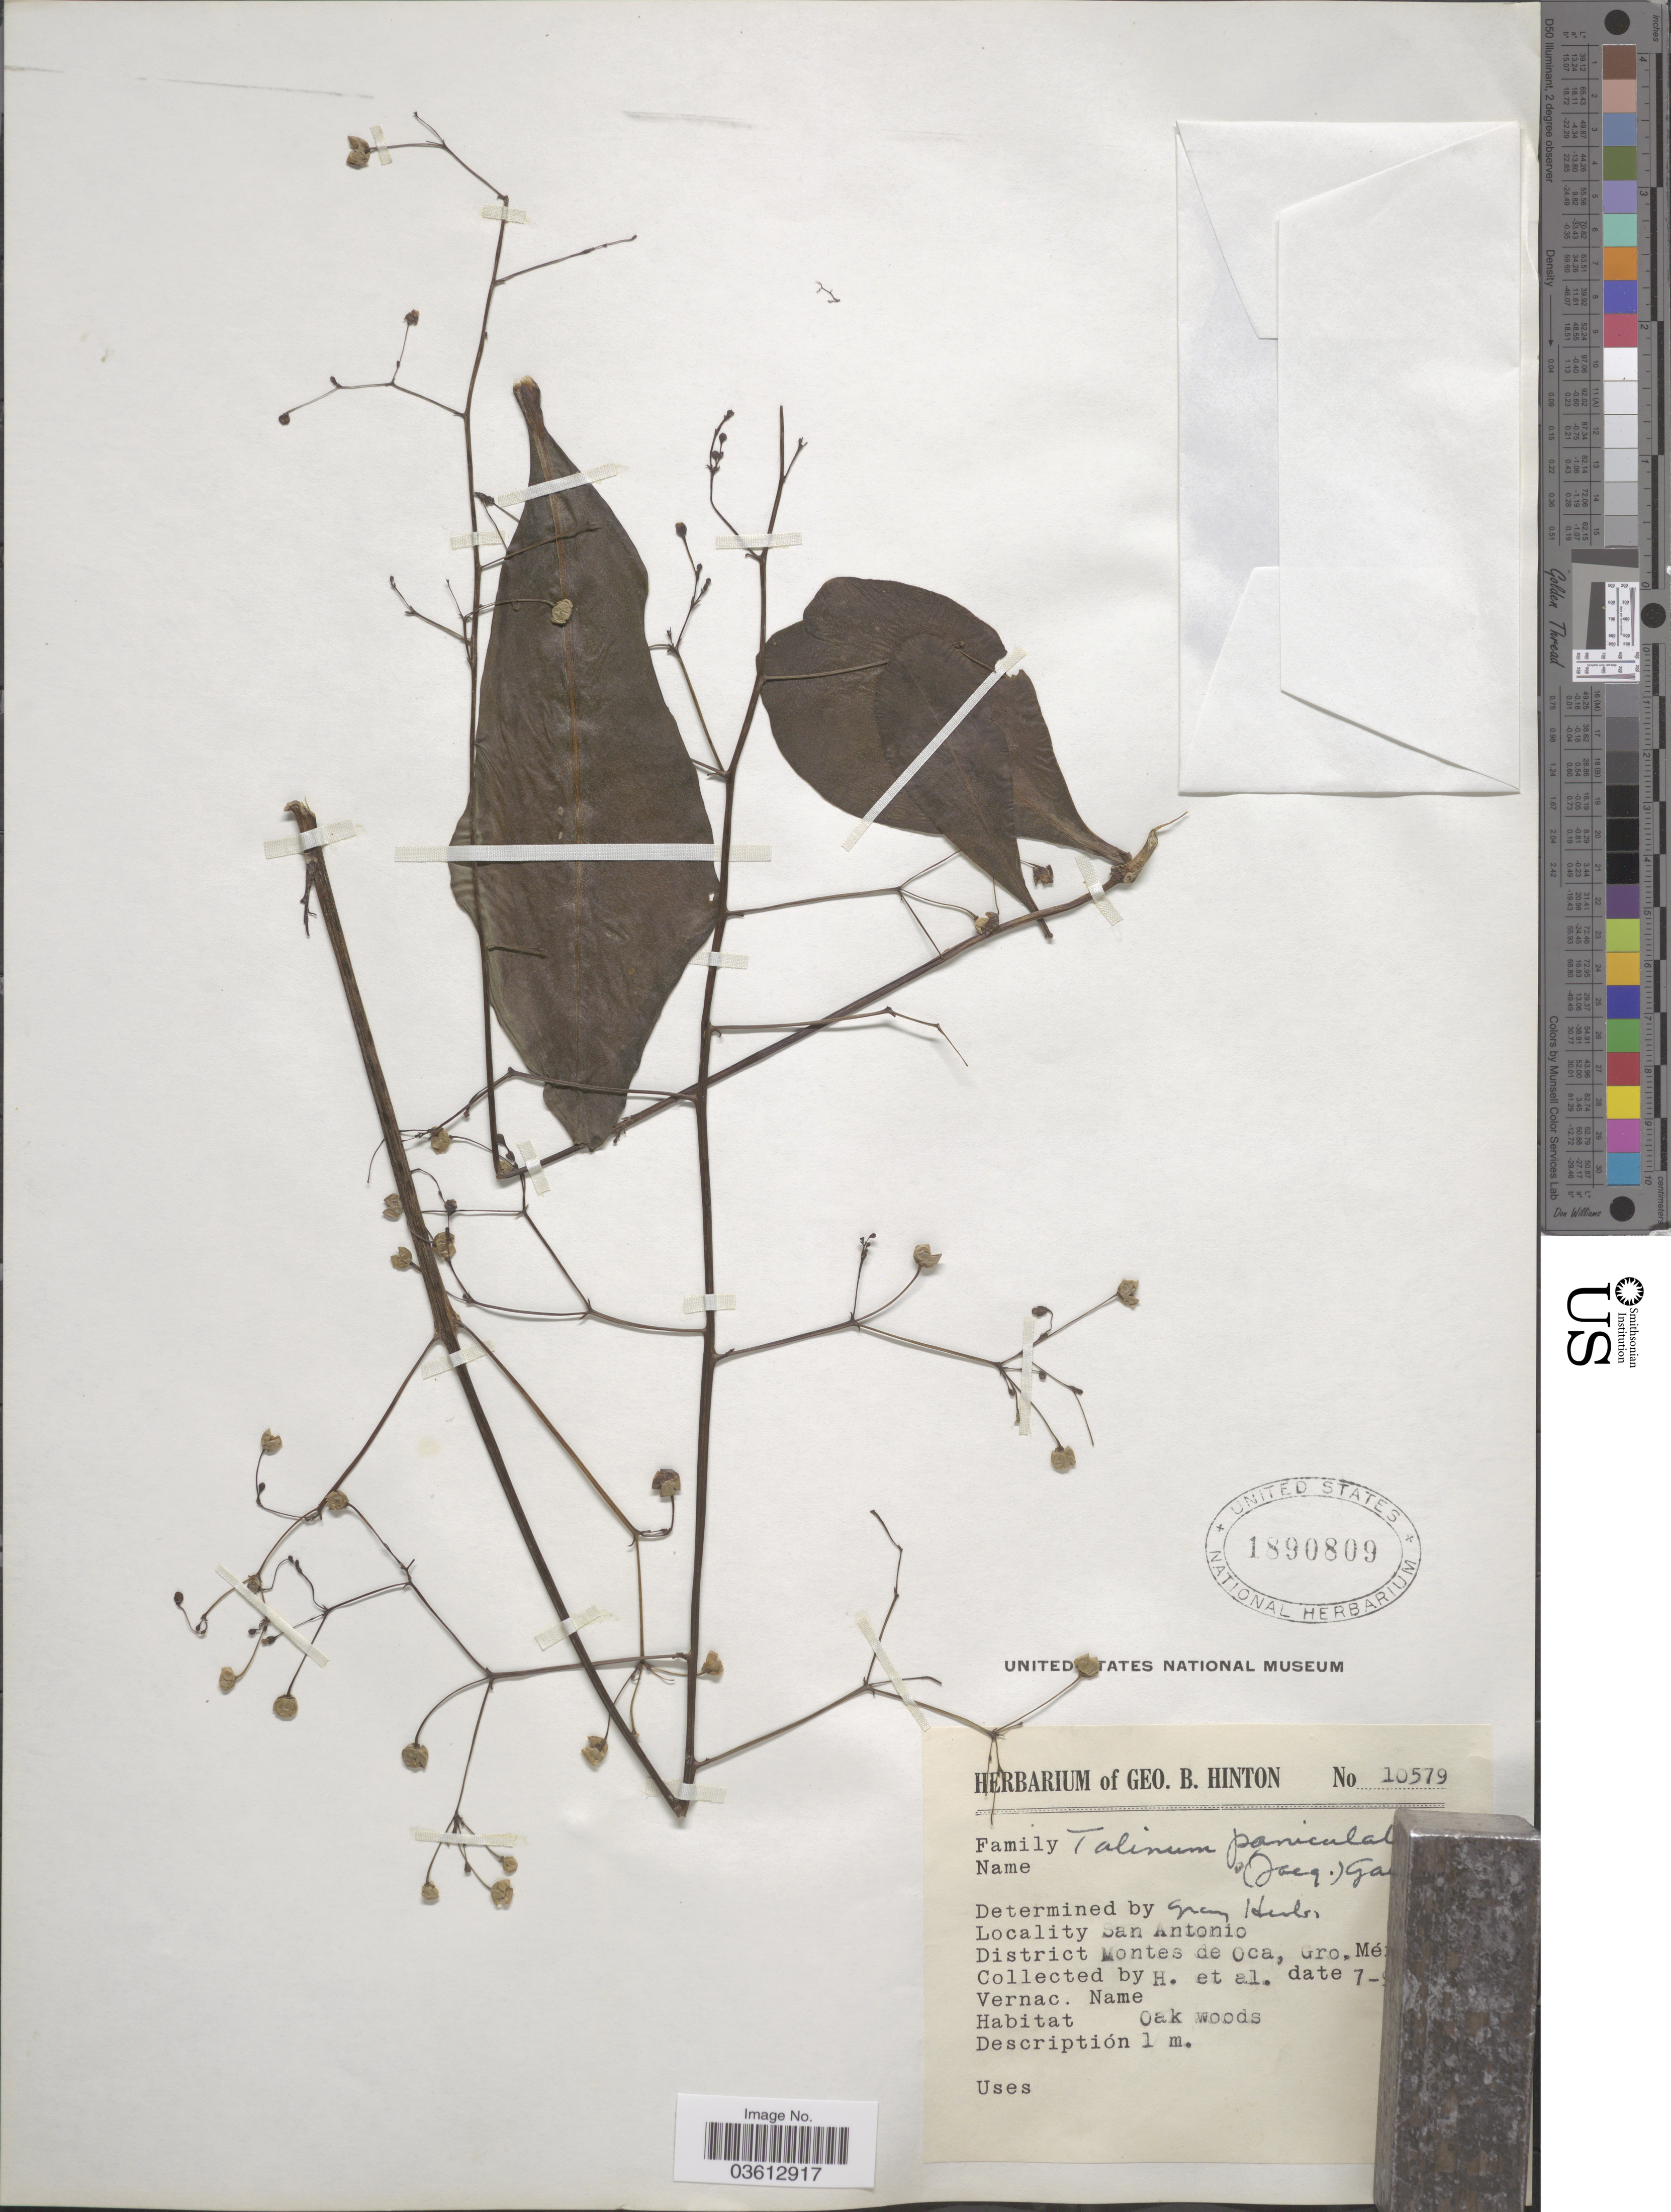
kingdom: Plantae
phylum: Tracheophyta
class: Magnoliopsida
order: Caryophyllales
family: Talinaceae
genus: Talinum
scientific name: Talinum paniculatum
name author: (Jacq.) Gaertn.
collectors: G. B. Hinton & et al.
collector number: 10579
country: Mexico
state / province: Guerrero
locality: San Antonio. District Montes de Oca.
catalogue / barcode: US 1890809